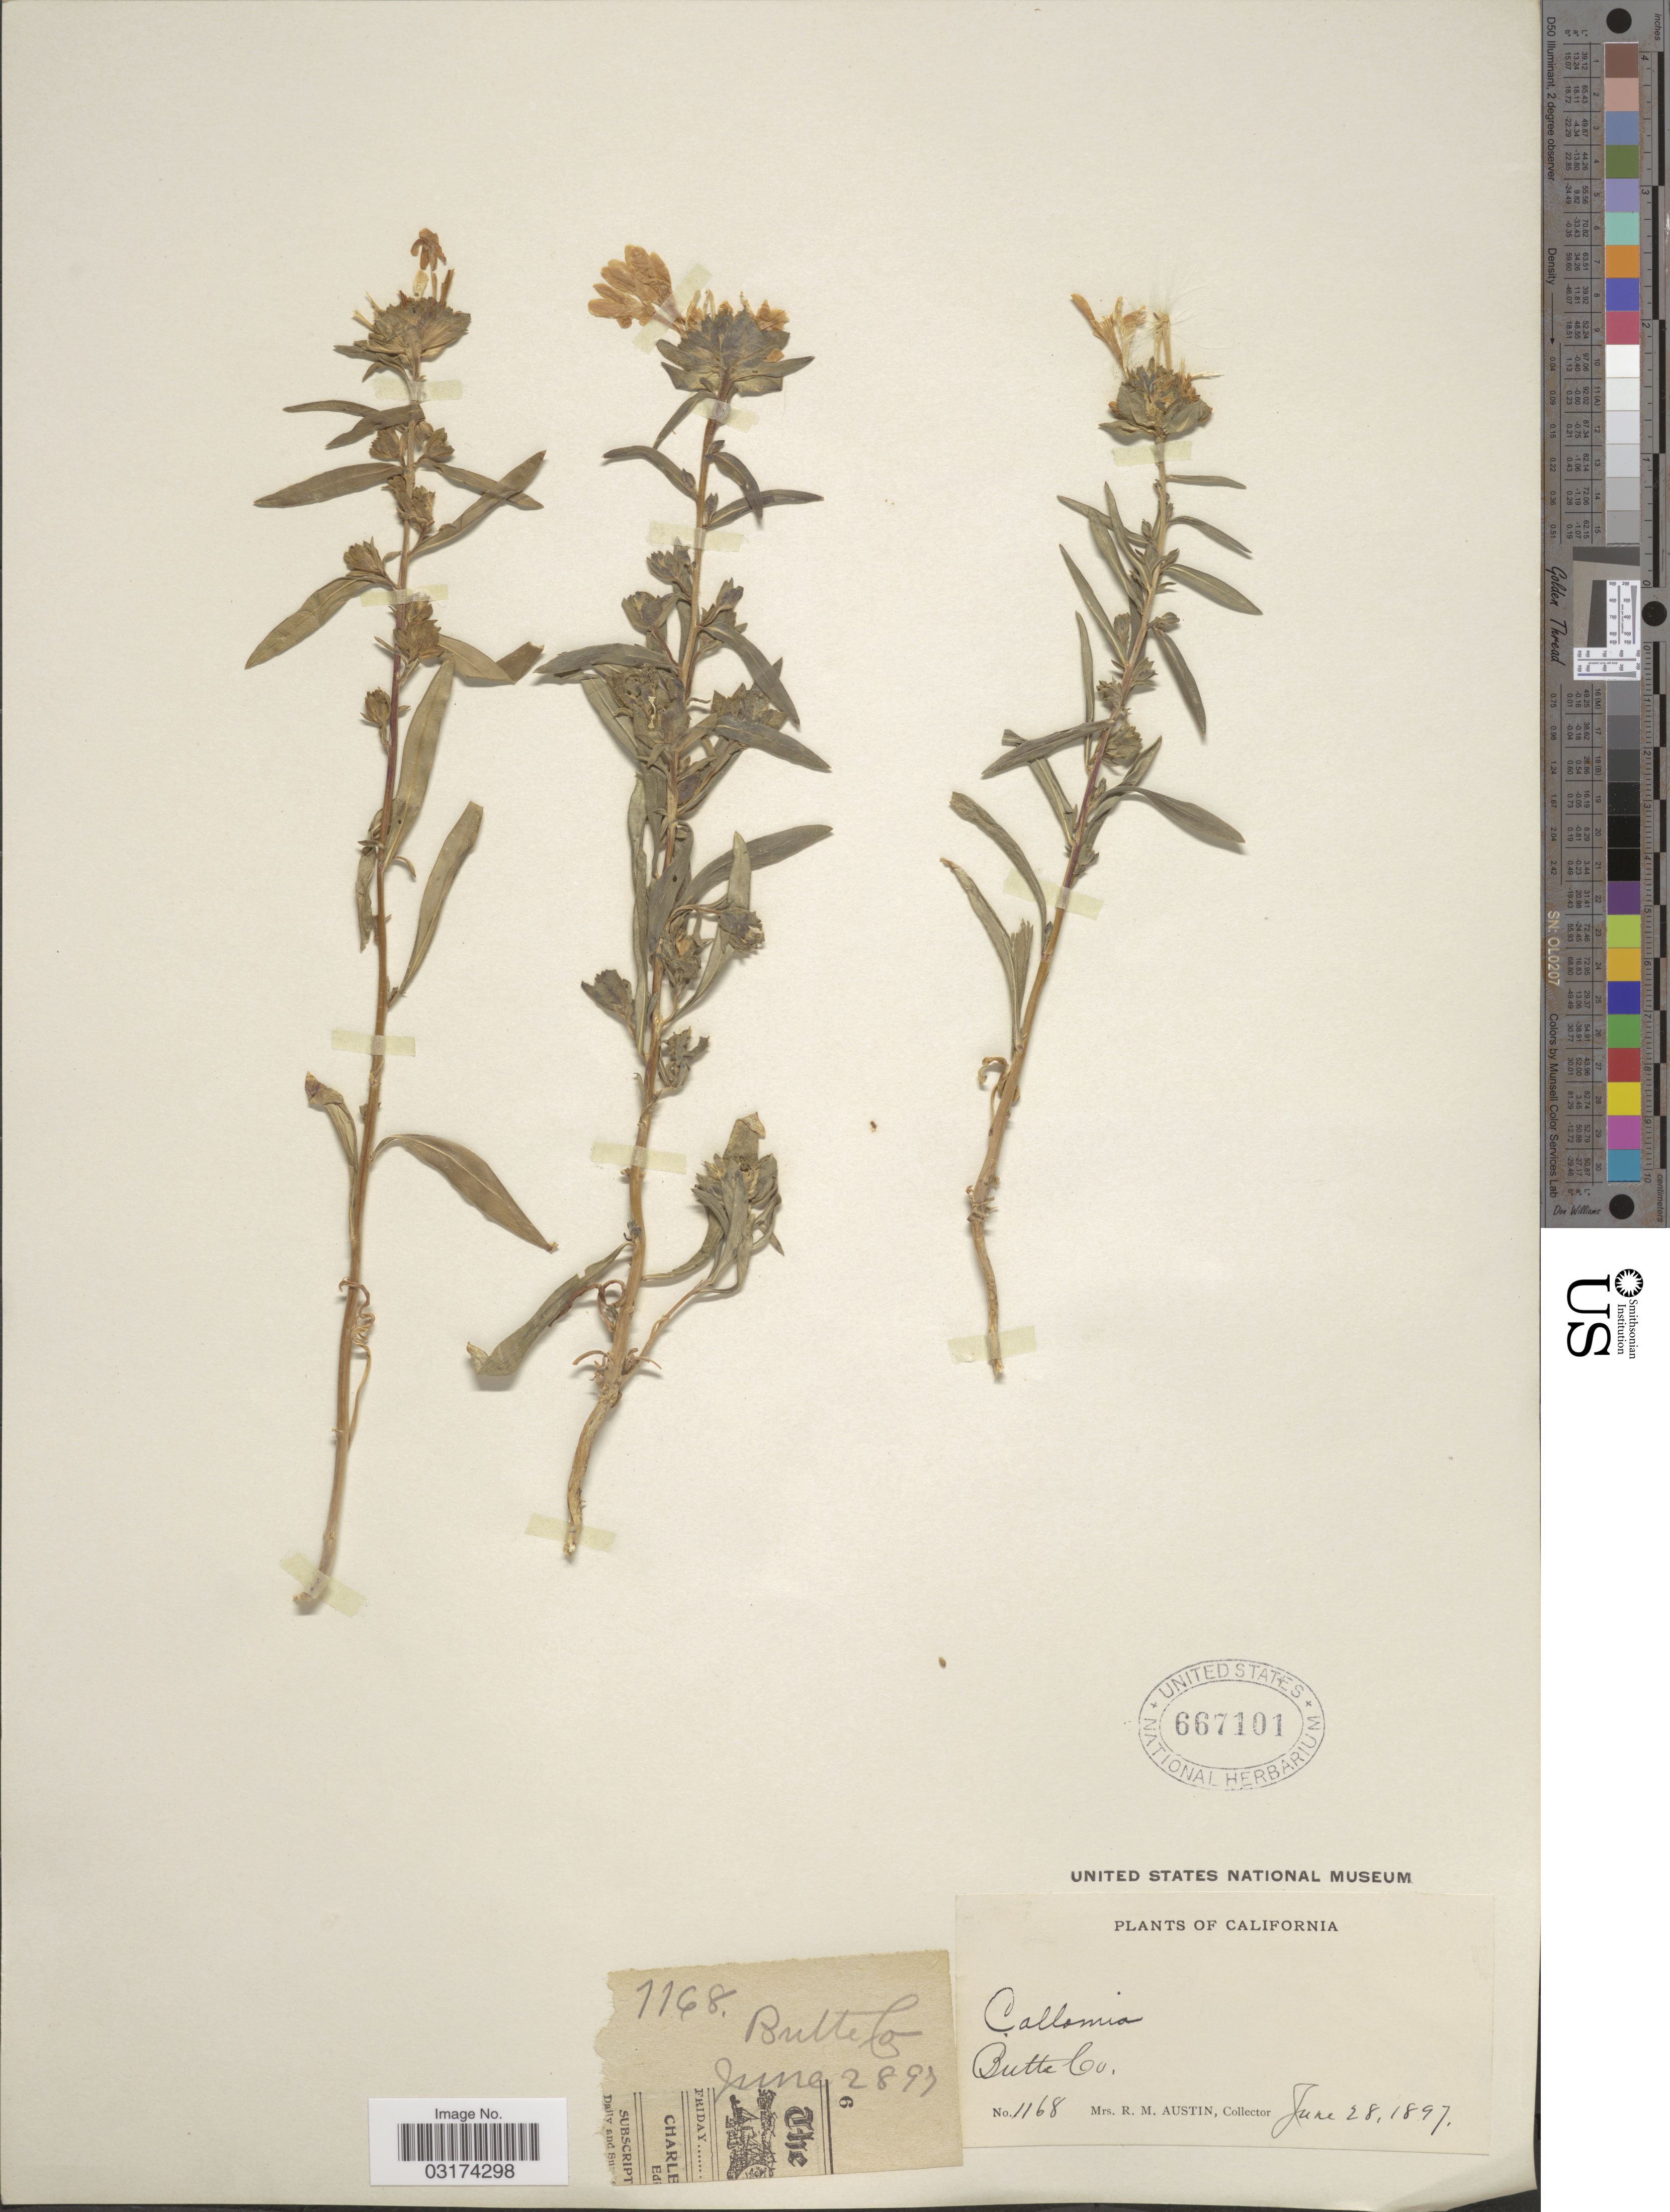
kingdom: Plantae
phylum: Tracheophyta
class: Magnoliopsida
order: Ericales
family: Polemoniaceae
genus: Collomia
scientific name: Collomia grandiflora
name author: Douglas ex Lindl.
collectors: R. Austin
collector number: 1168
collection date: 1897-06-28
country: United States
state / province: California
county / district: Butte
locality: Butte Co.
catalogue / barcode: US 667101